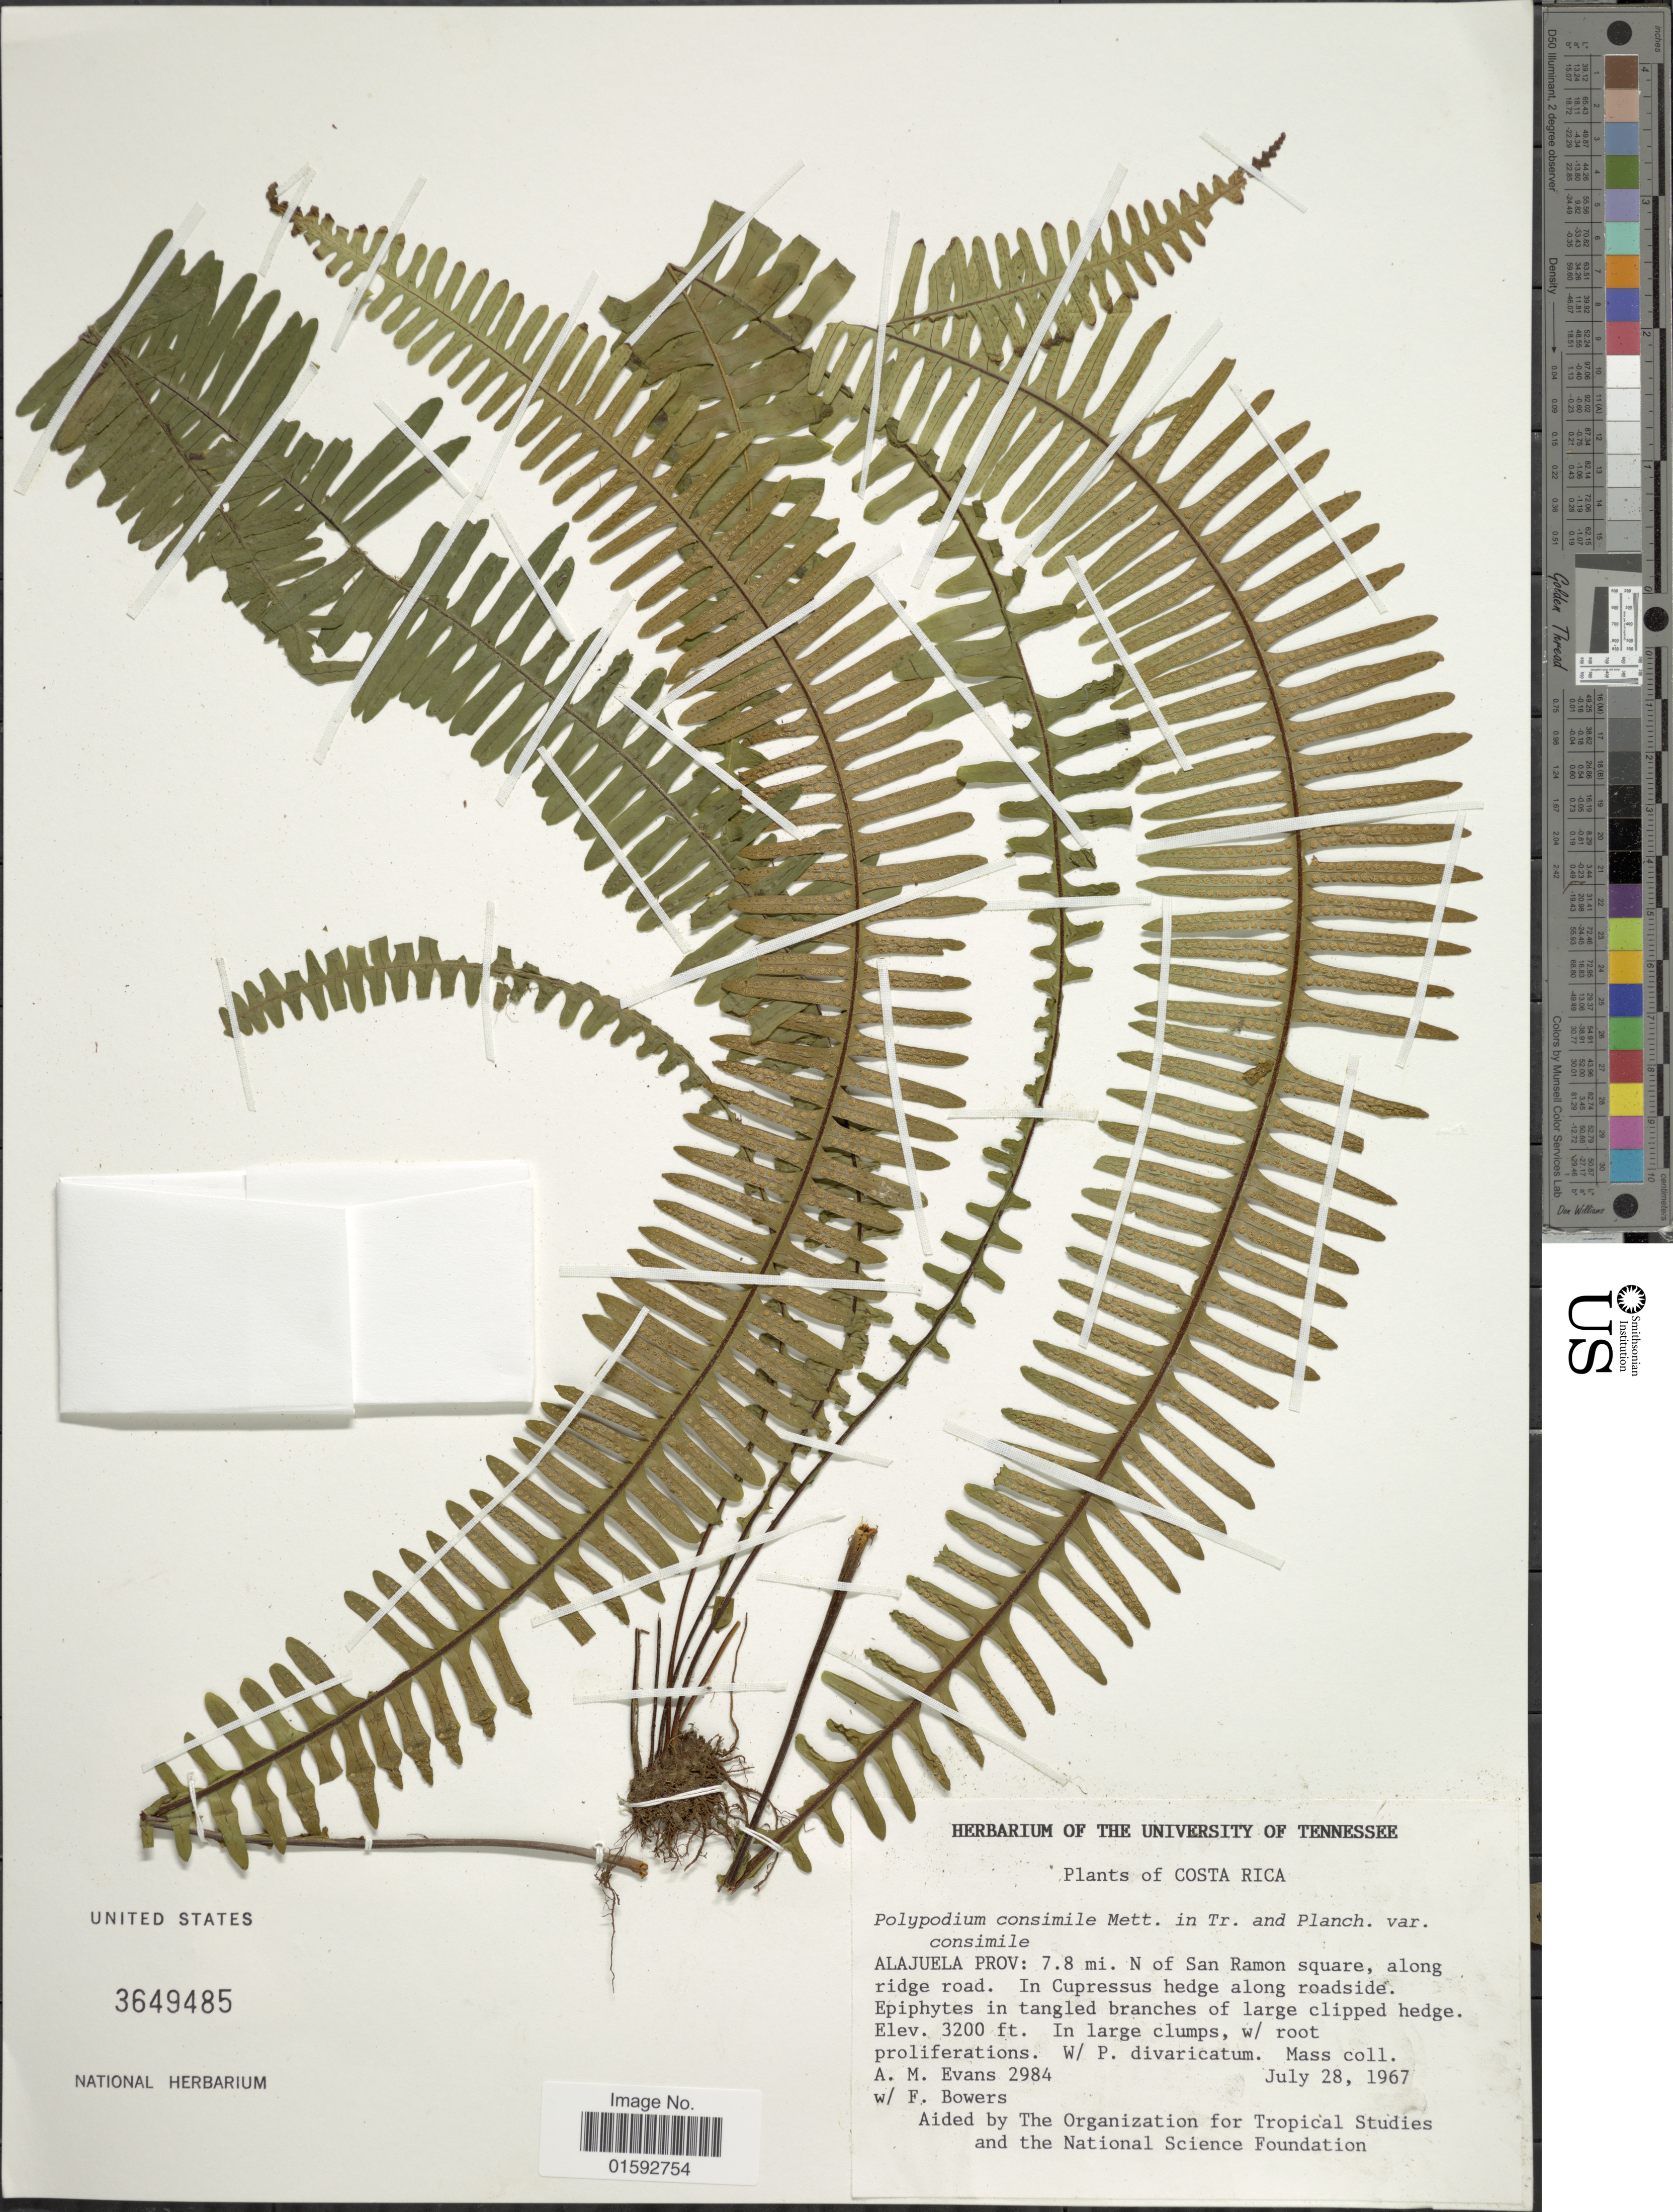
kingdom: Plantae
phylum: Tracheophyta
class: Polypodiopsida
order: Polypodiales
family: Polypodiaceae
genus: Pecluma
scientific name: Pecluma consimilis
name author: (Mett.) M.G. Price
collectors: A. M. Evans & F. Bowers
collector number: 2984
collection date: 1967-07-28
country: Costa Rica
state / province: Alajuela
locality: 7.8 mi. N of San Ramon square, along ridge road. In Cupressus hedge along roadside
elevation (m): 975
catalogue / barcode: US 3649485